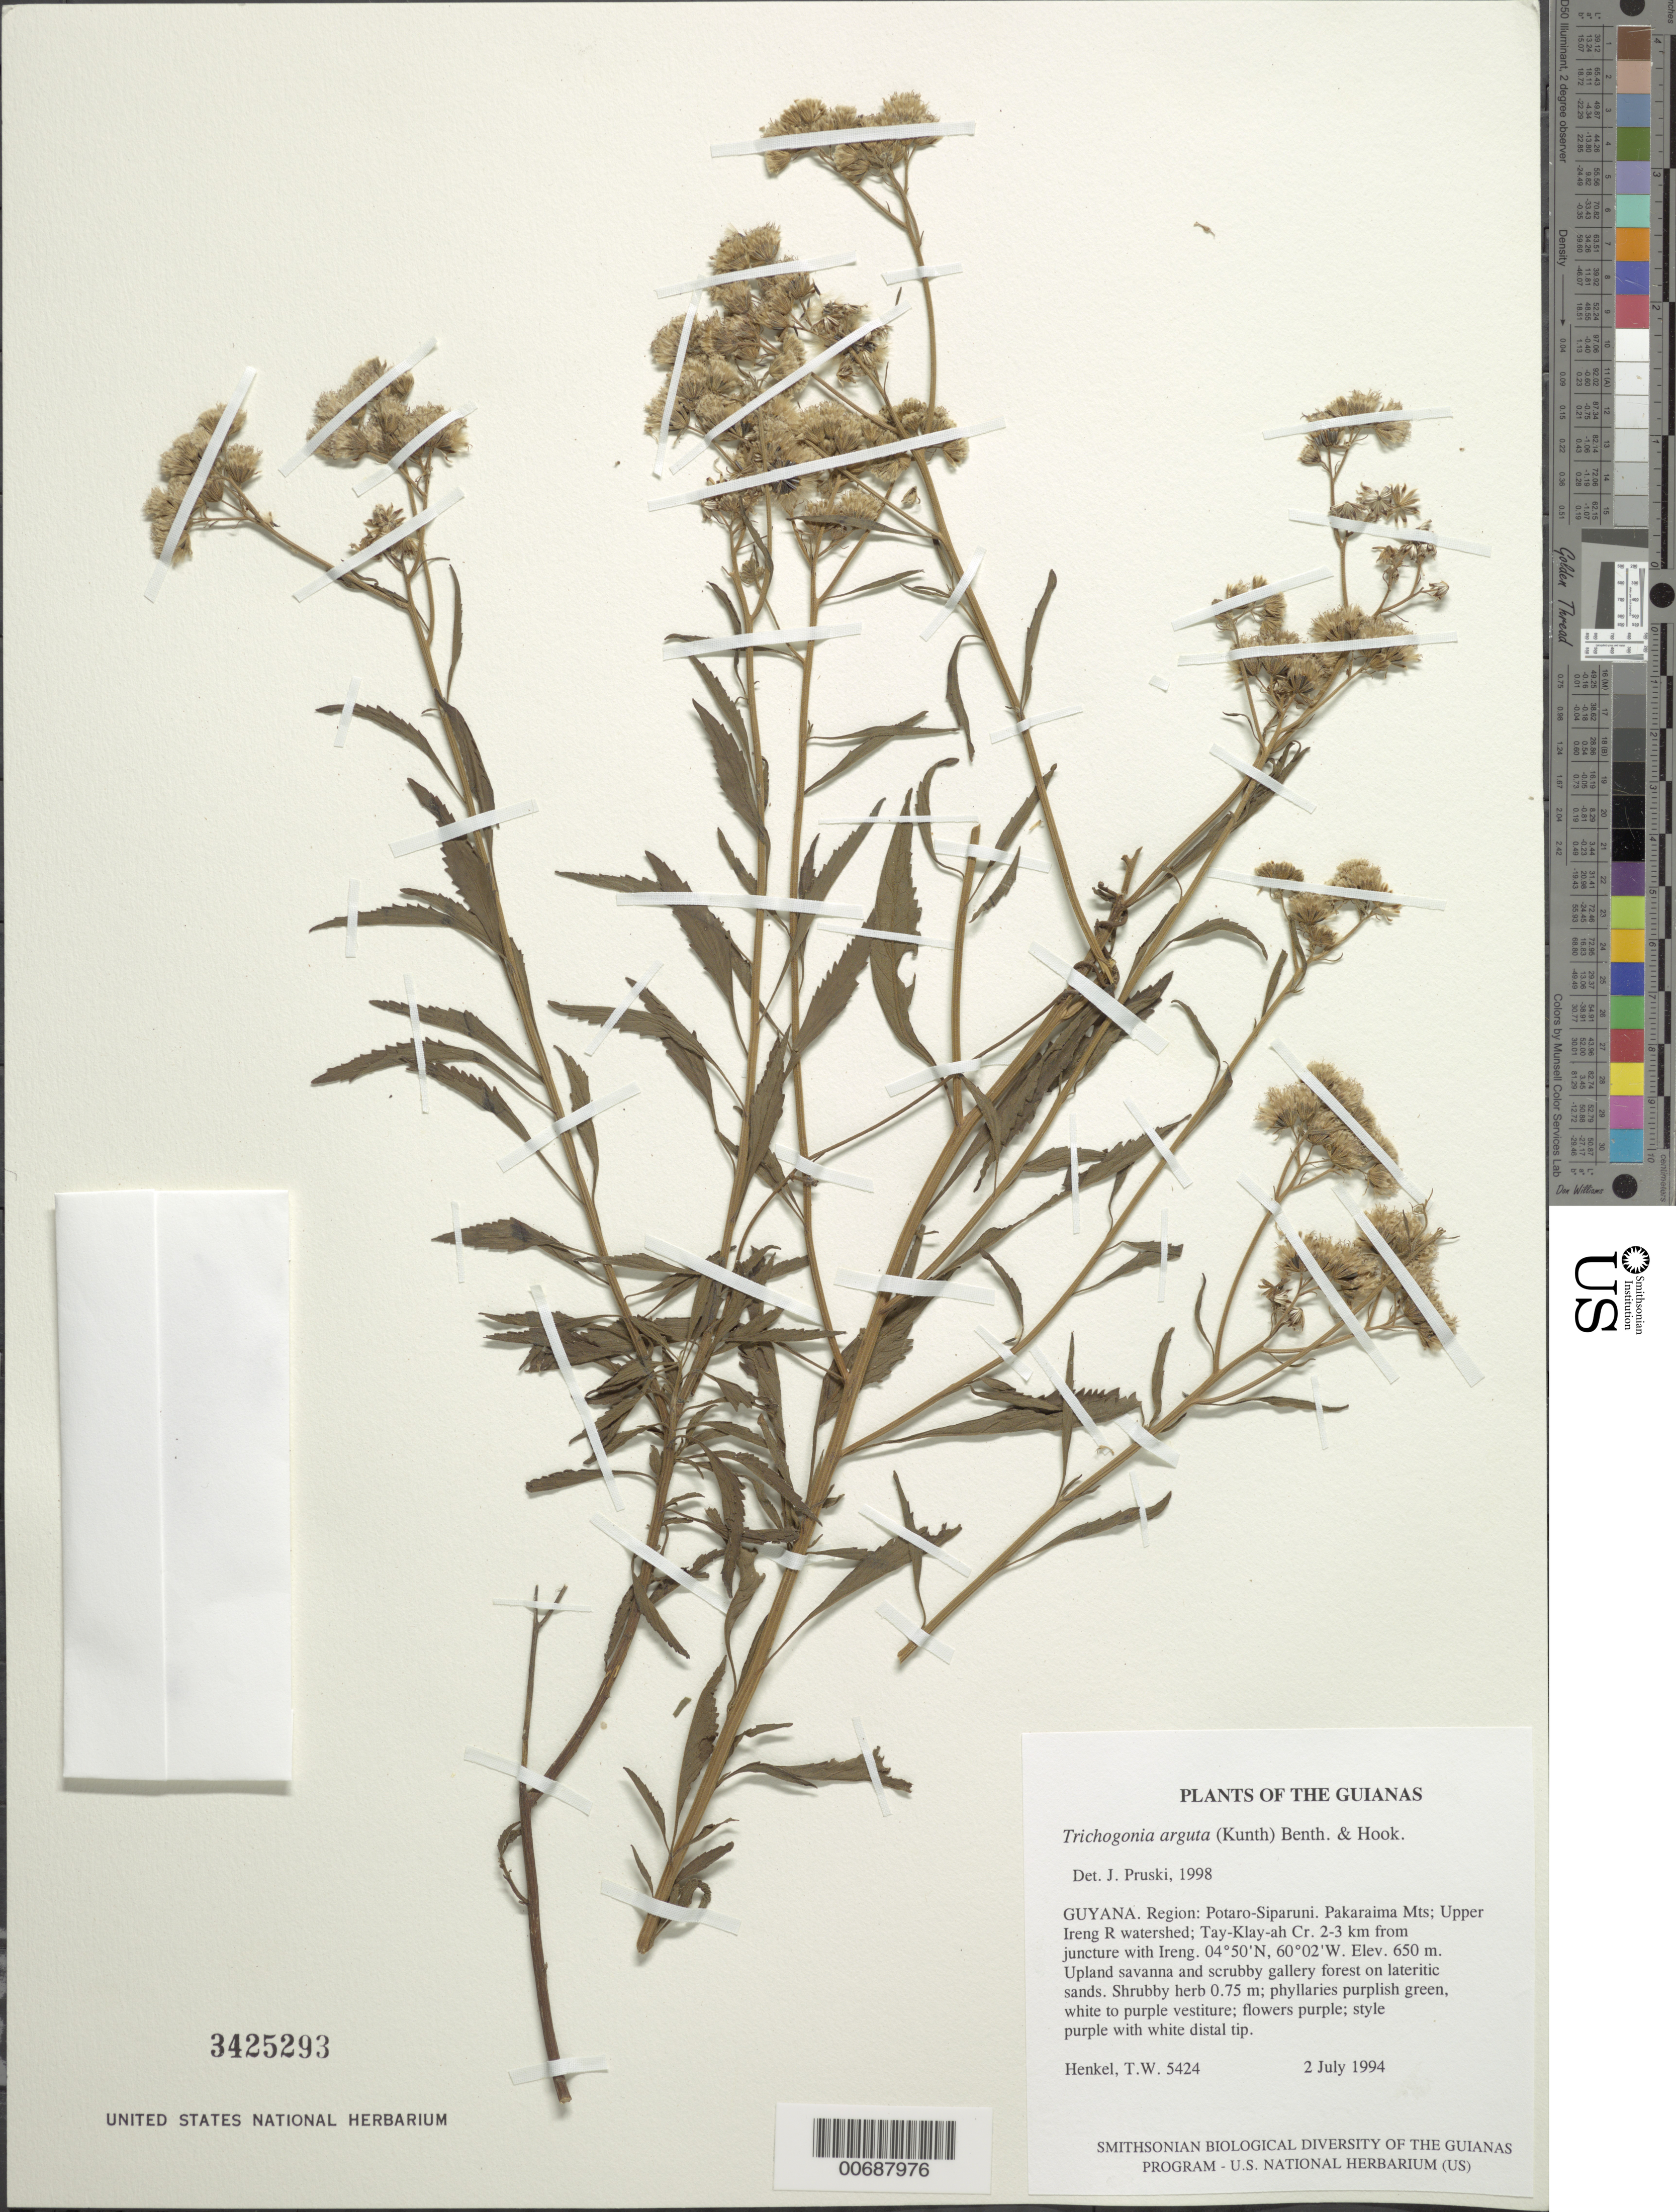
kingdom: Plantae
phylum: Tracheophyta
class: Magnoliopsida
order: Asterales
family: Asteraceae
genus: Trichogonia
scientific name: Trichogonia arguta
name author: (Kunth) Benth. & Hook. f. ex Klatt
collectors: T. Henkel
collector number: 5424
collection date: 1994-07-02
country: Guyana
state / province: Potaro-Siparuni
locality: Pakaraima Mt; upper Ireng R watershed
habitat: Upland savanna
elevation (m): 650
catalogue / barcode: US 3425293